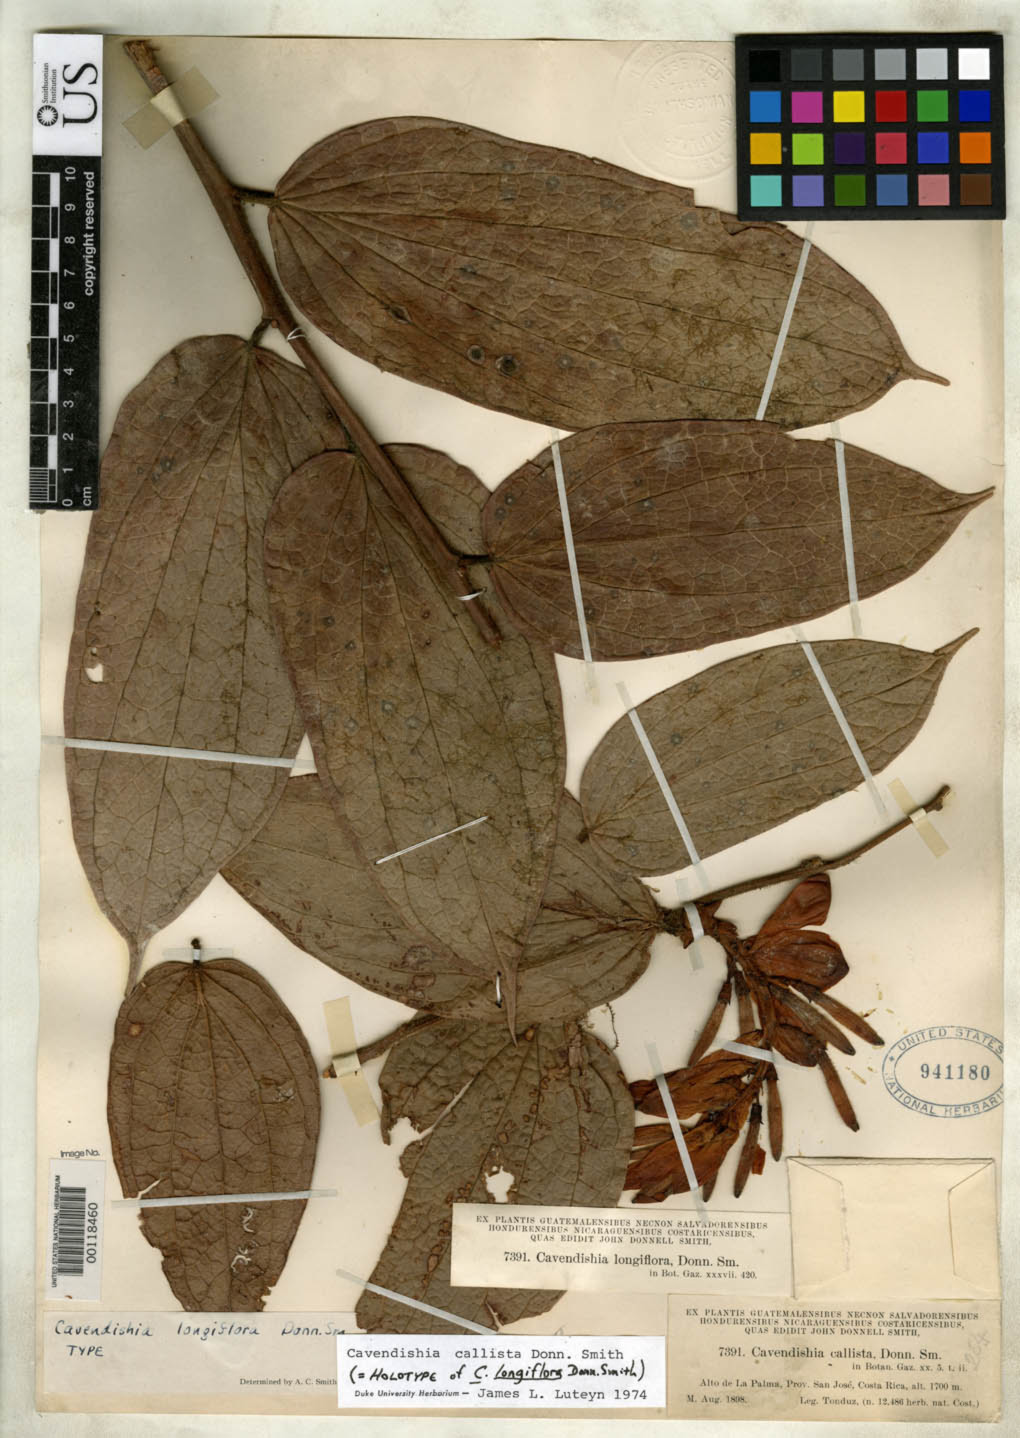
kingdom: Plantae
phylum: Tracheophyta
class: Magnoliopsida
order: Ericales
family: Ericaceae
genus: Cavendishia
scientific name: Cavendishia longiflora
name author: Donn. Sm.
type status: Lectotype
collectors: A. Tonduz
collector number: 7391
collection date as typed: Aug 1898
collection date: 1898-08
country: Costa Rica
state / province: San José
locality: Alto de La Palma.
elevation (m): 1700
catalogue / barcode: US 941180